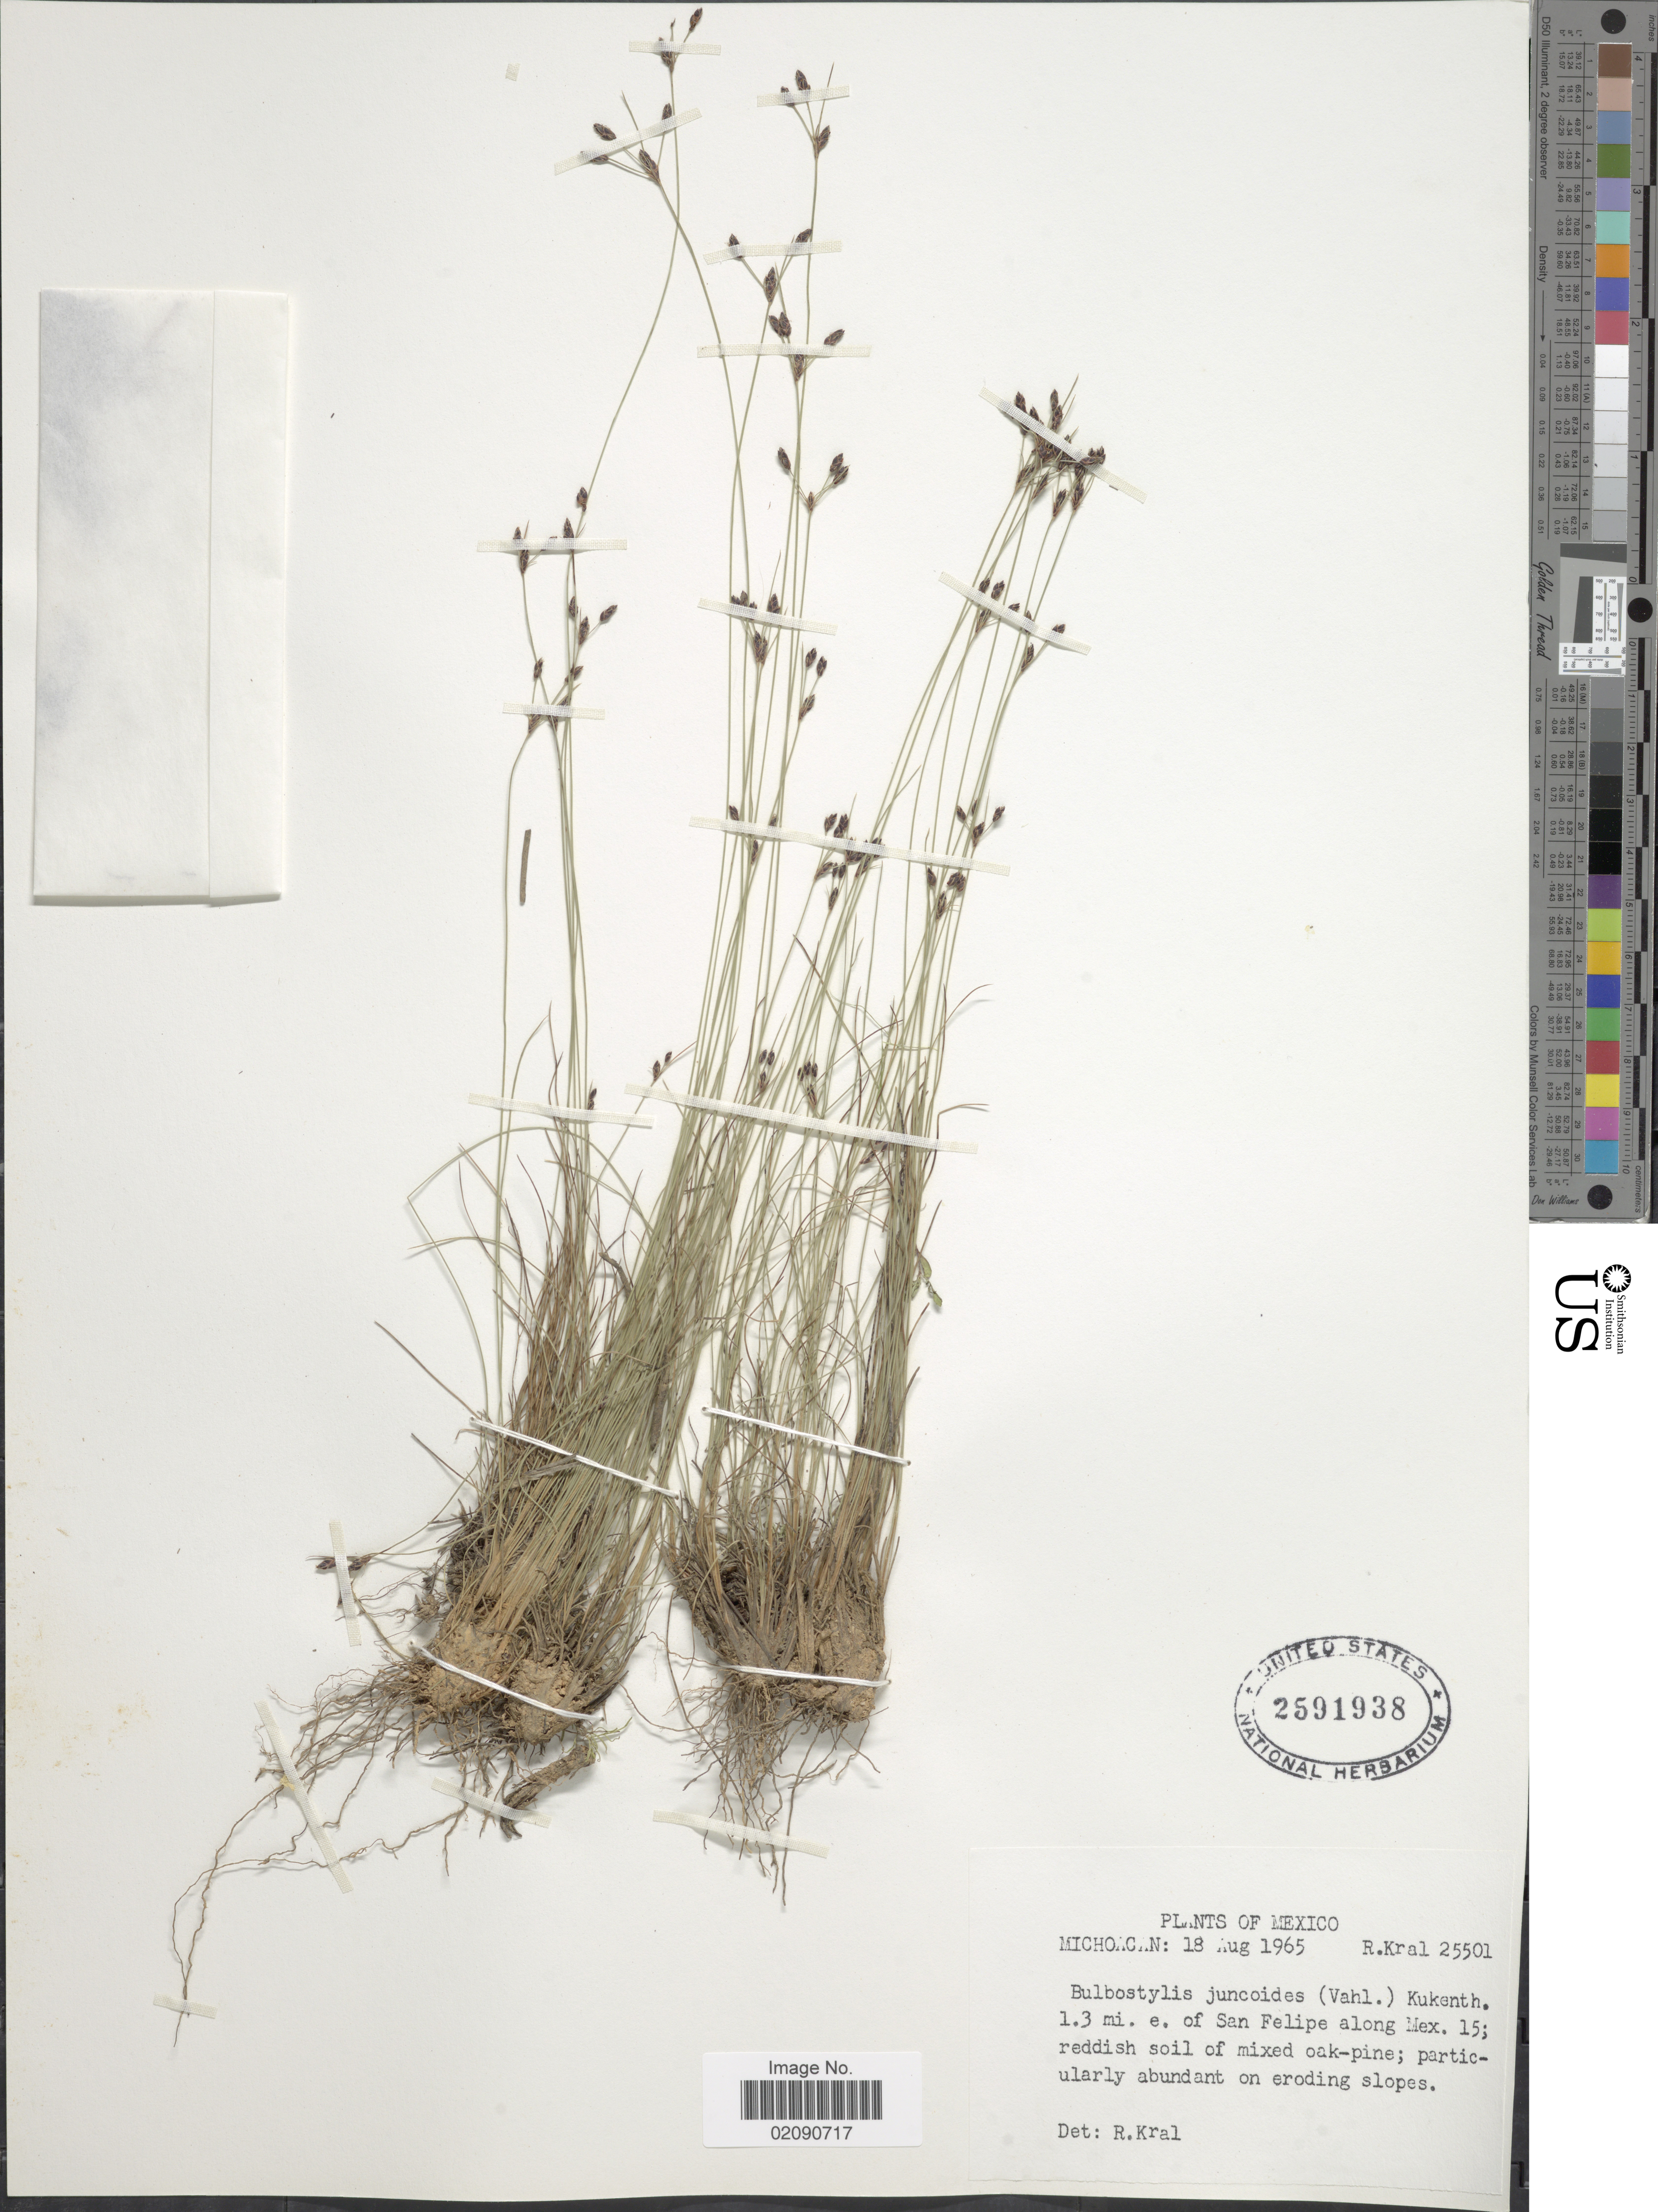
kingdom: Plantae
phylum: Tracheophyta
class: Liliopsida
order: Poales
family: Cyperaceae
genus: Bulbostylis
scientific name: Bulbostylis juncoides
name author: (Vahl) Kük. ex Herter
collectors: R. Kral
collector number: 25501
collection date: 1965-08-18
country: Mexico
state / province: Michoacán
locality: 1.3 mi. e. of San Felipe along Mex. 15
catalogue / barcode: US 2591938